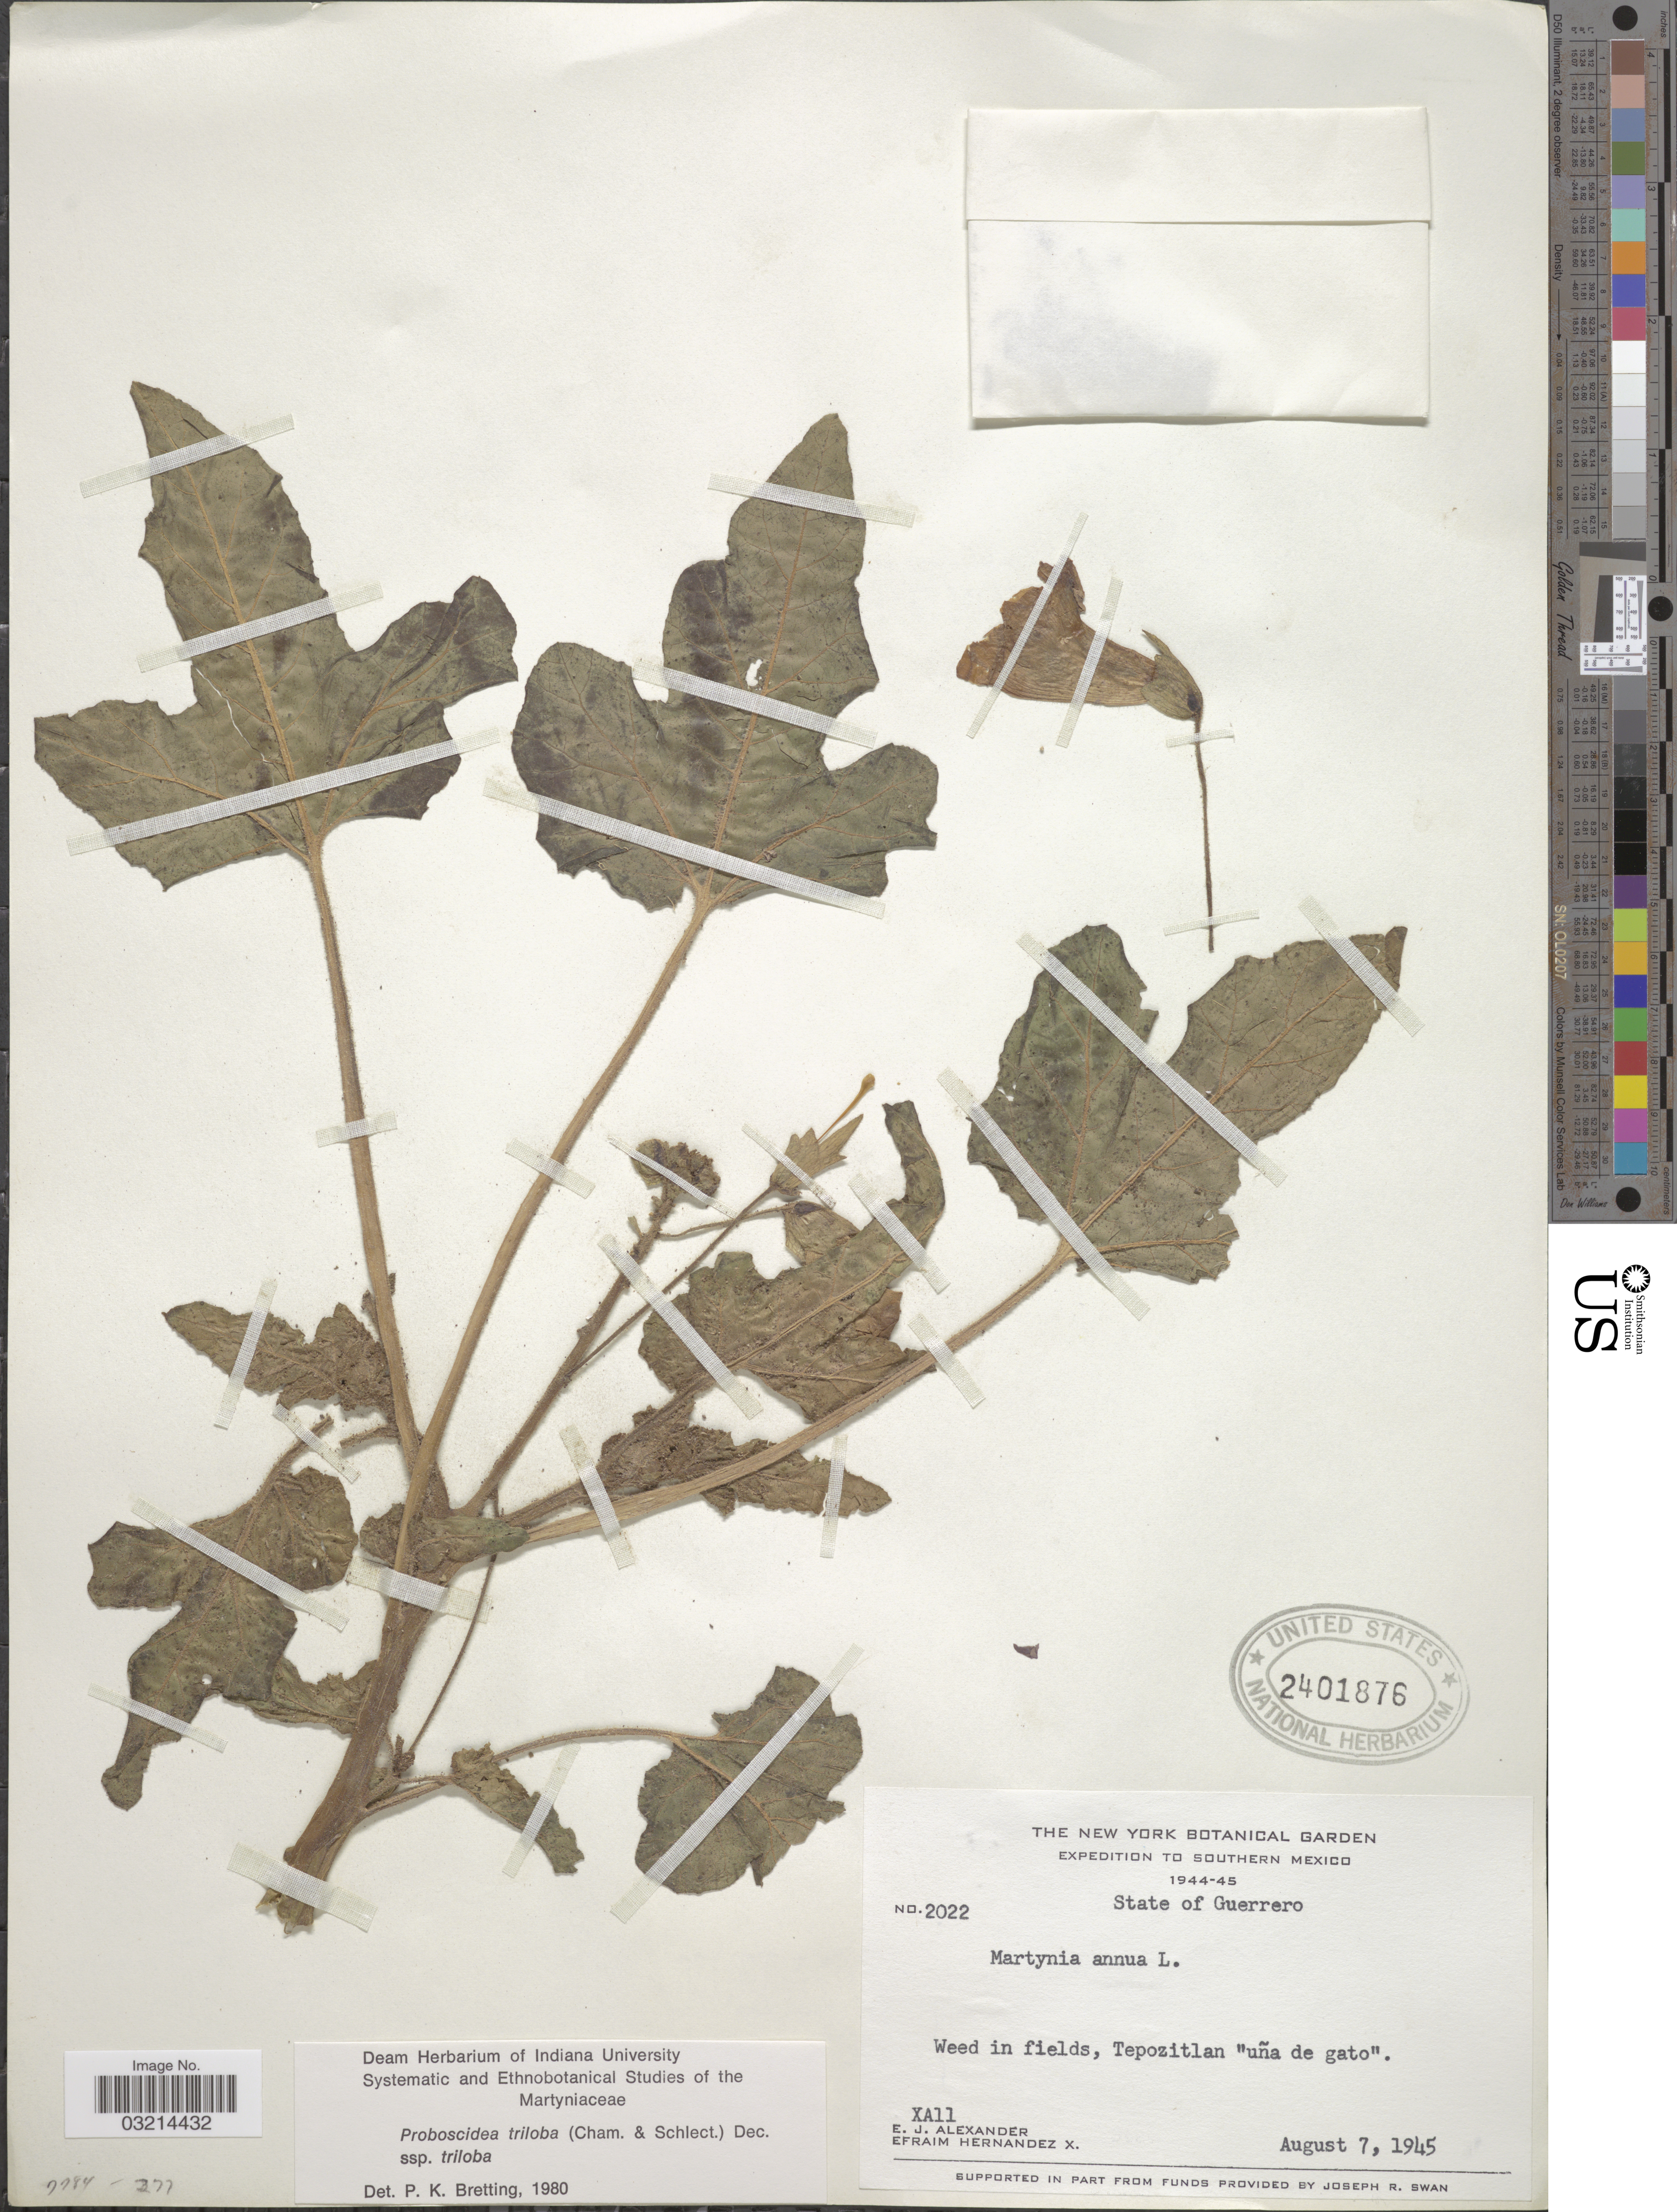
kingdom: Plantae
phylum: Tracheophyta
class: Magnoliopsida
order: Lamiales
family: Martyniaceae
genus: Proboscidea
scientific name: Proboscidea triloba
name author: (Schltdl. & Cham.) Decne.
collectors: E. J. Alexander & E. Hernandez X.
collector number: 2022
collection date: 1945-08-07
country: Mexico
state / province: Guerrero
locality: Southern Mexico, Weed in fields, Tepozitlan "uña de gato". Xall [unsure placement]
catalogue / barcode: US 2401876